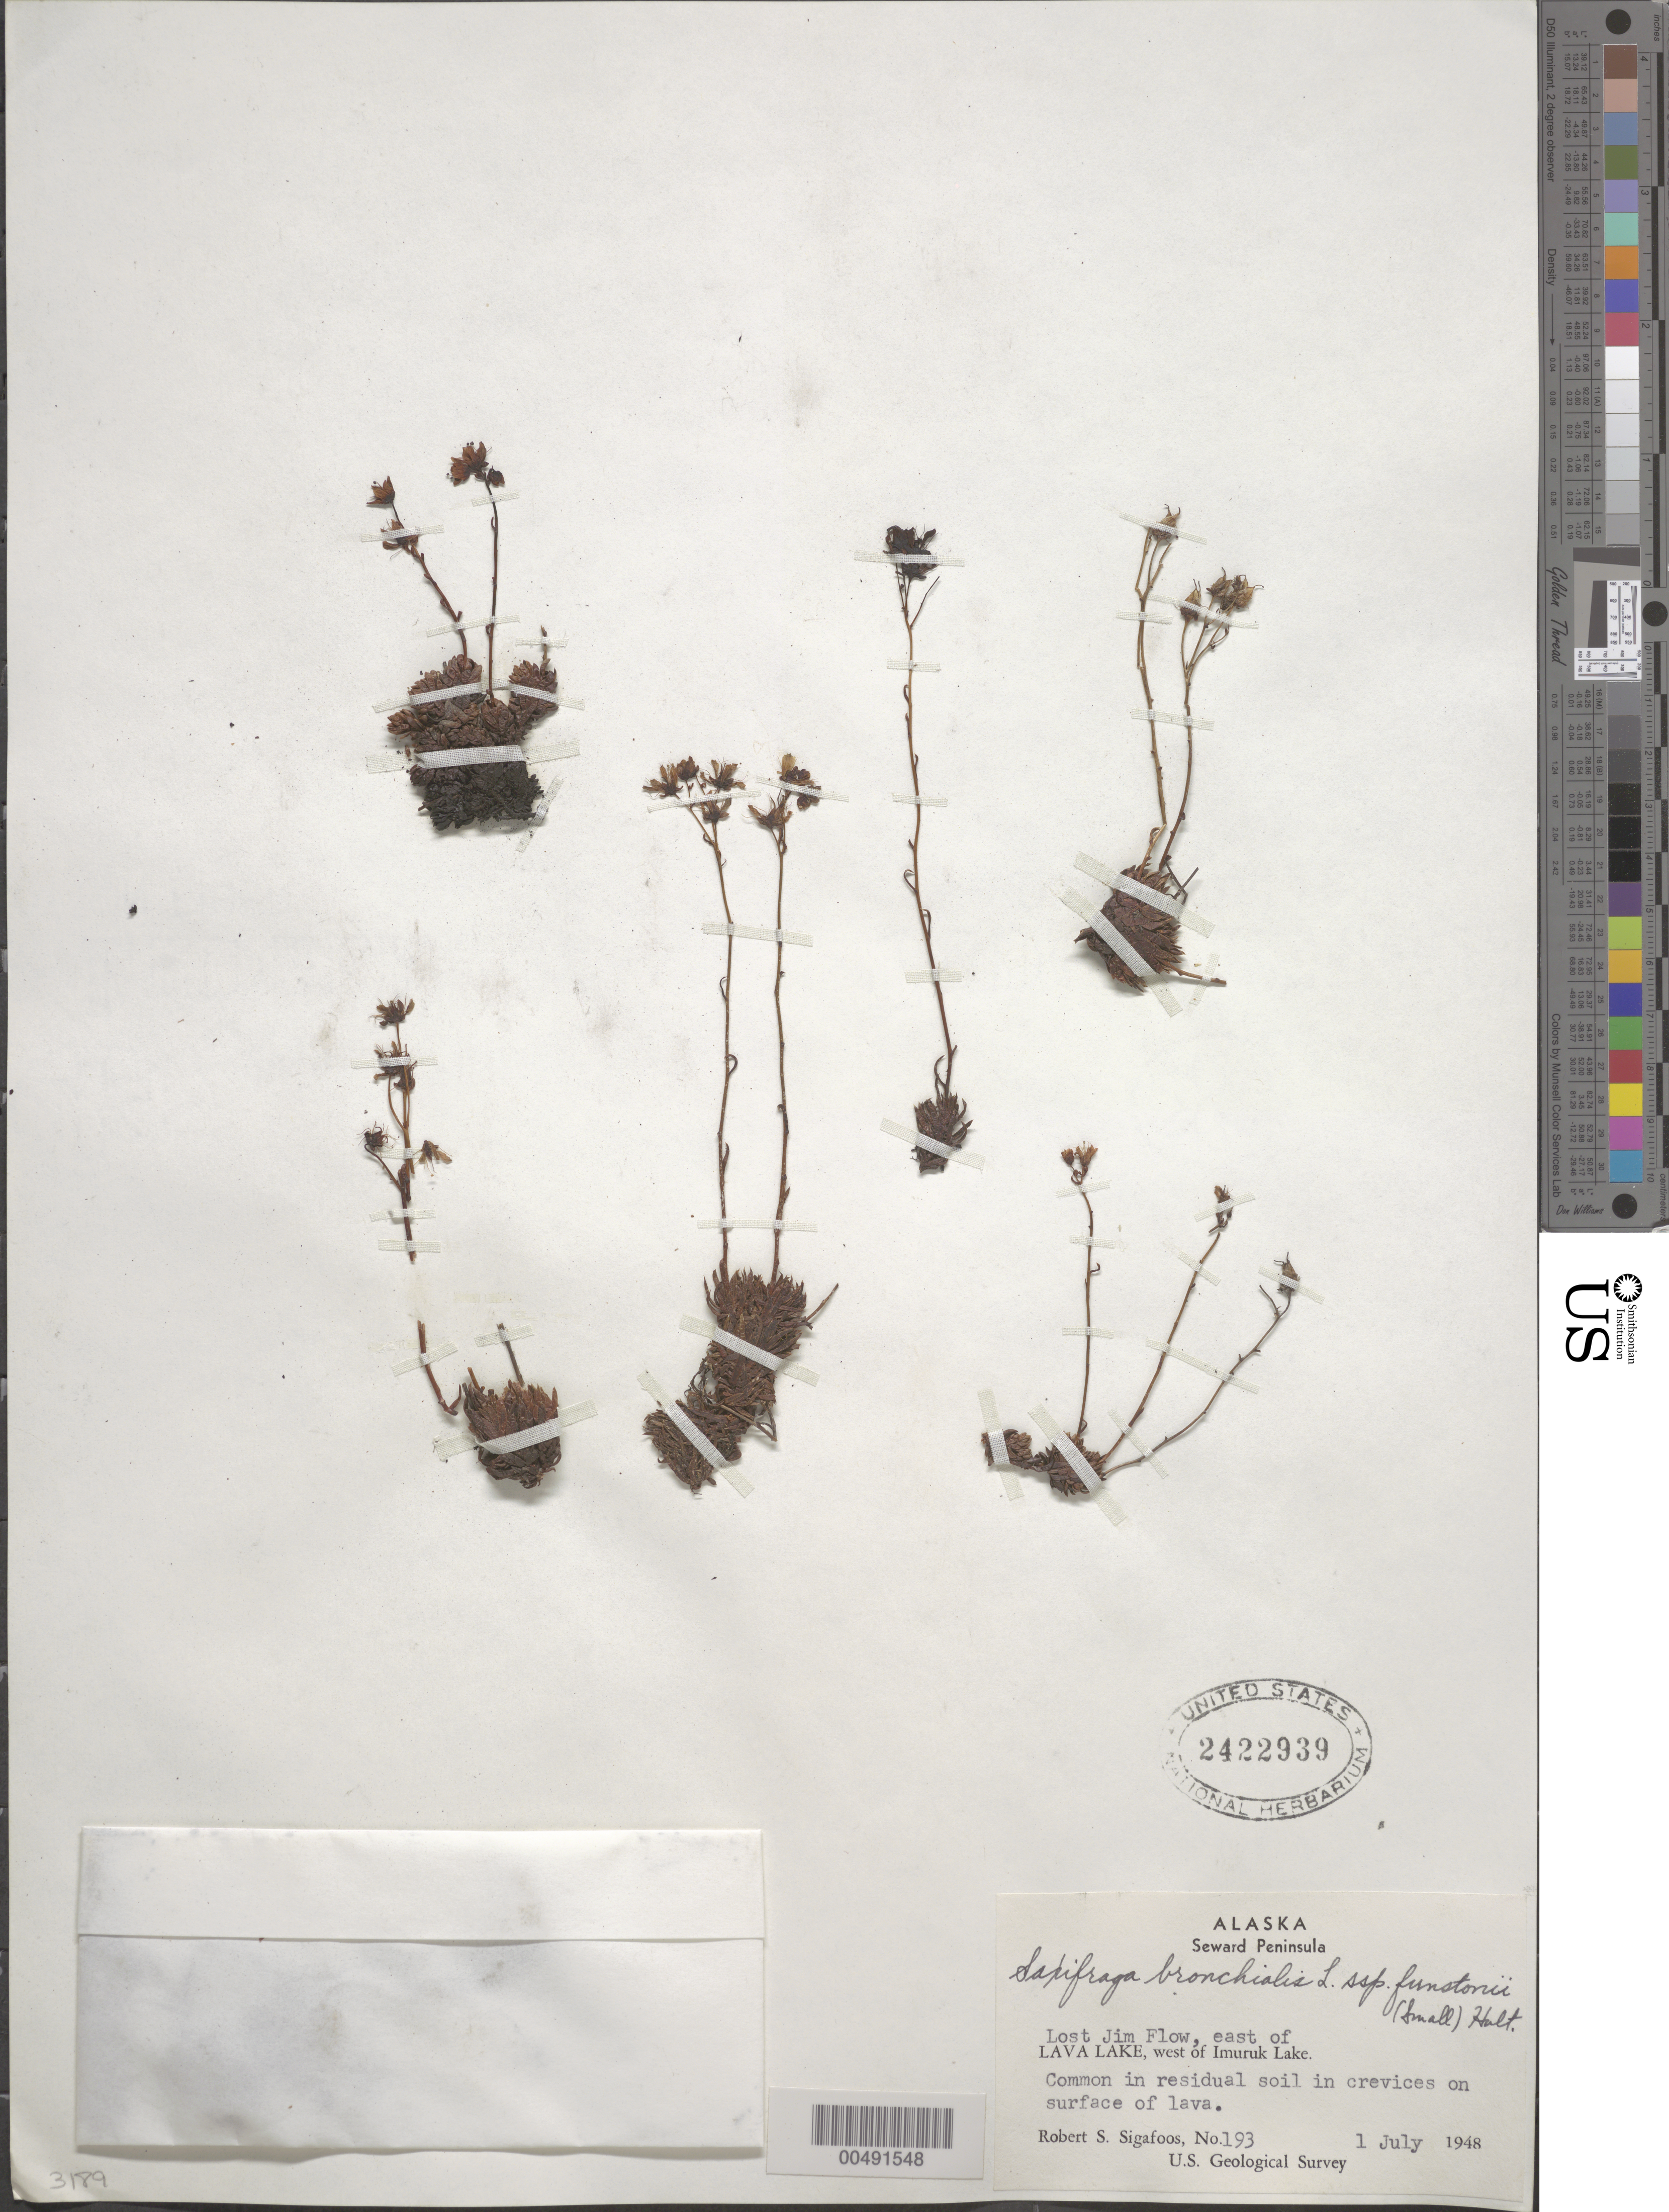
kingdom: Plantae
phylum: Tracheophyta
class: Magnoliopsida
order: Saxifragales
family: Saxifragaceae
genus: Saxifraga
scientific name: Saxifraga bronchialis subsp. funstonii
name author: (Small) Hultén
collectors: R. Sigafoos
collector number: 193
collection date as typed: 01 Jul 1948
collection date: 1948-07-01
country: United States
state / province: Alaska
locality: Seward Peninsula, east of Lava Lake, west of Imuruk Lake, Lost Jim Flow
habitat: common in residual soil in crevices on surface of lava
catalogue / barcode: US 2422939